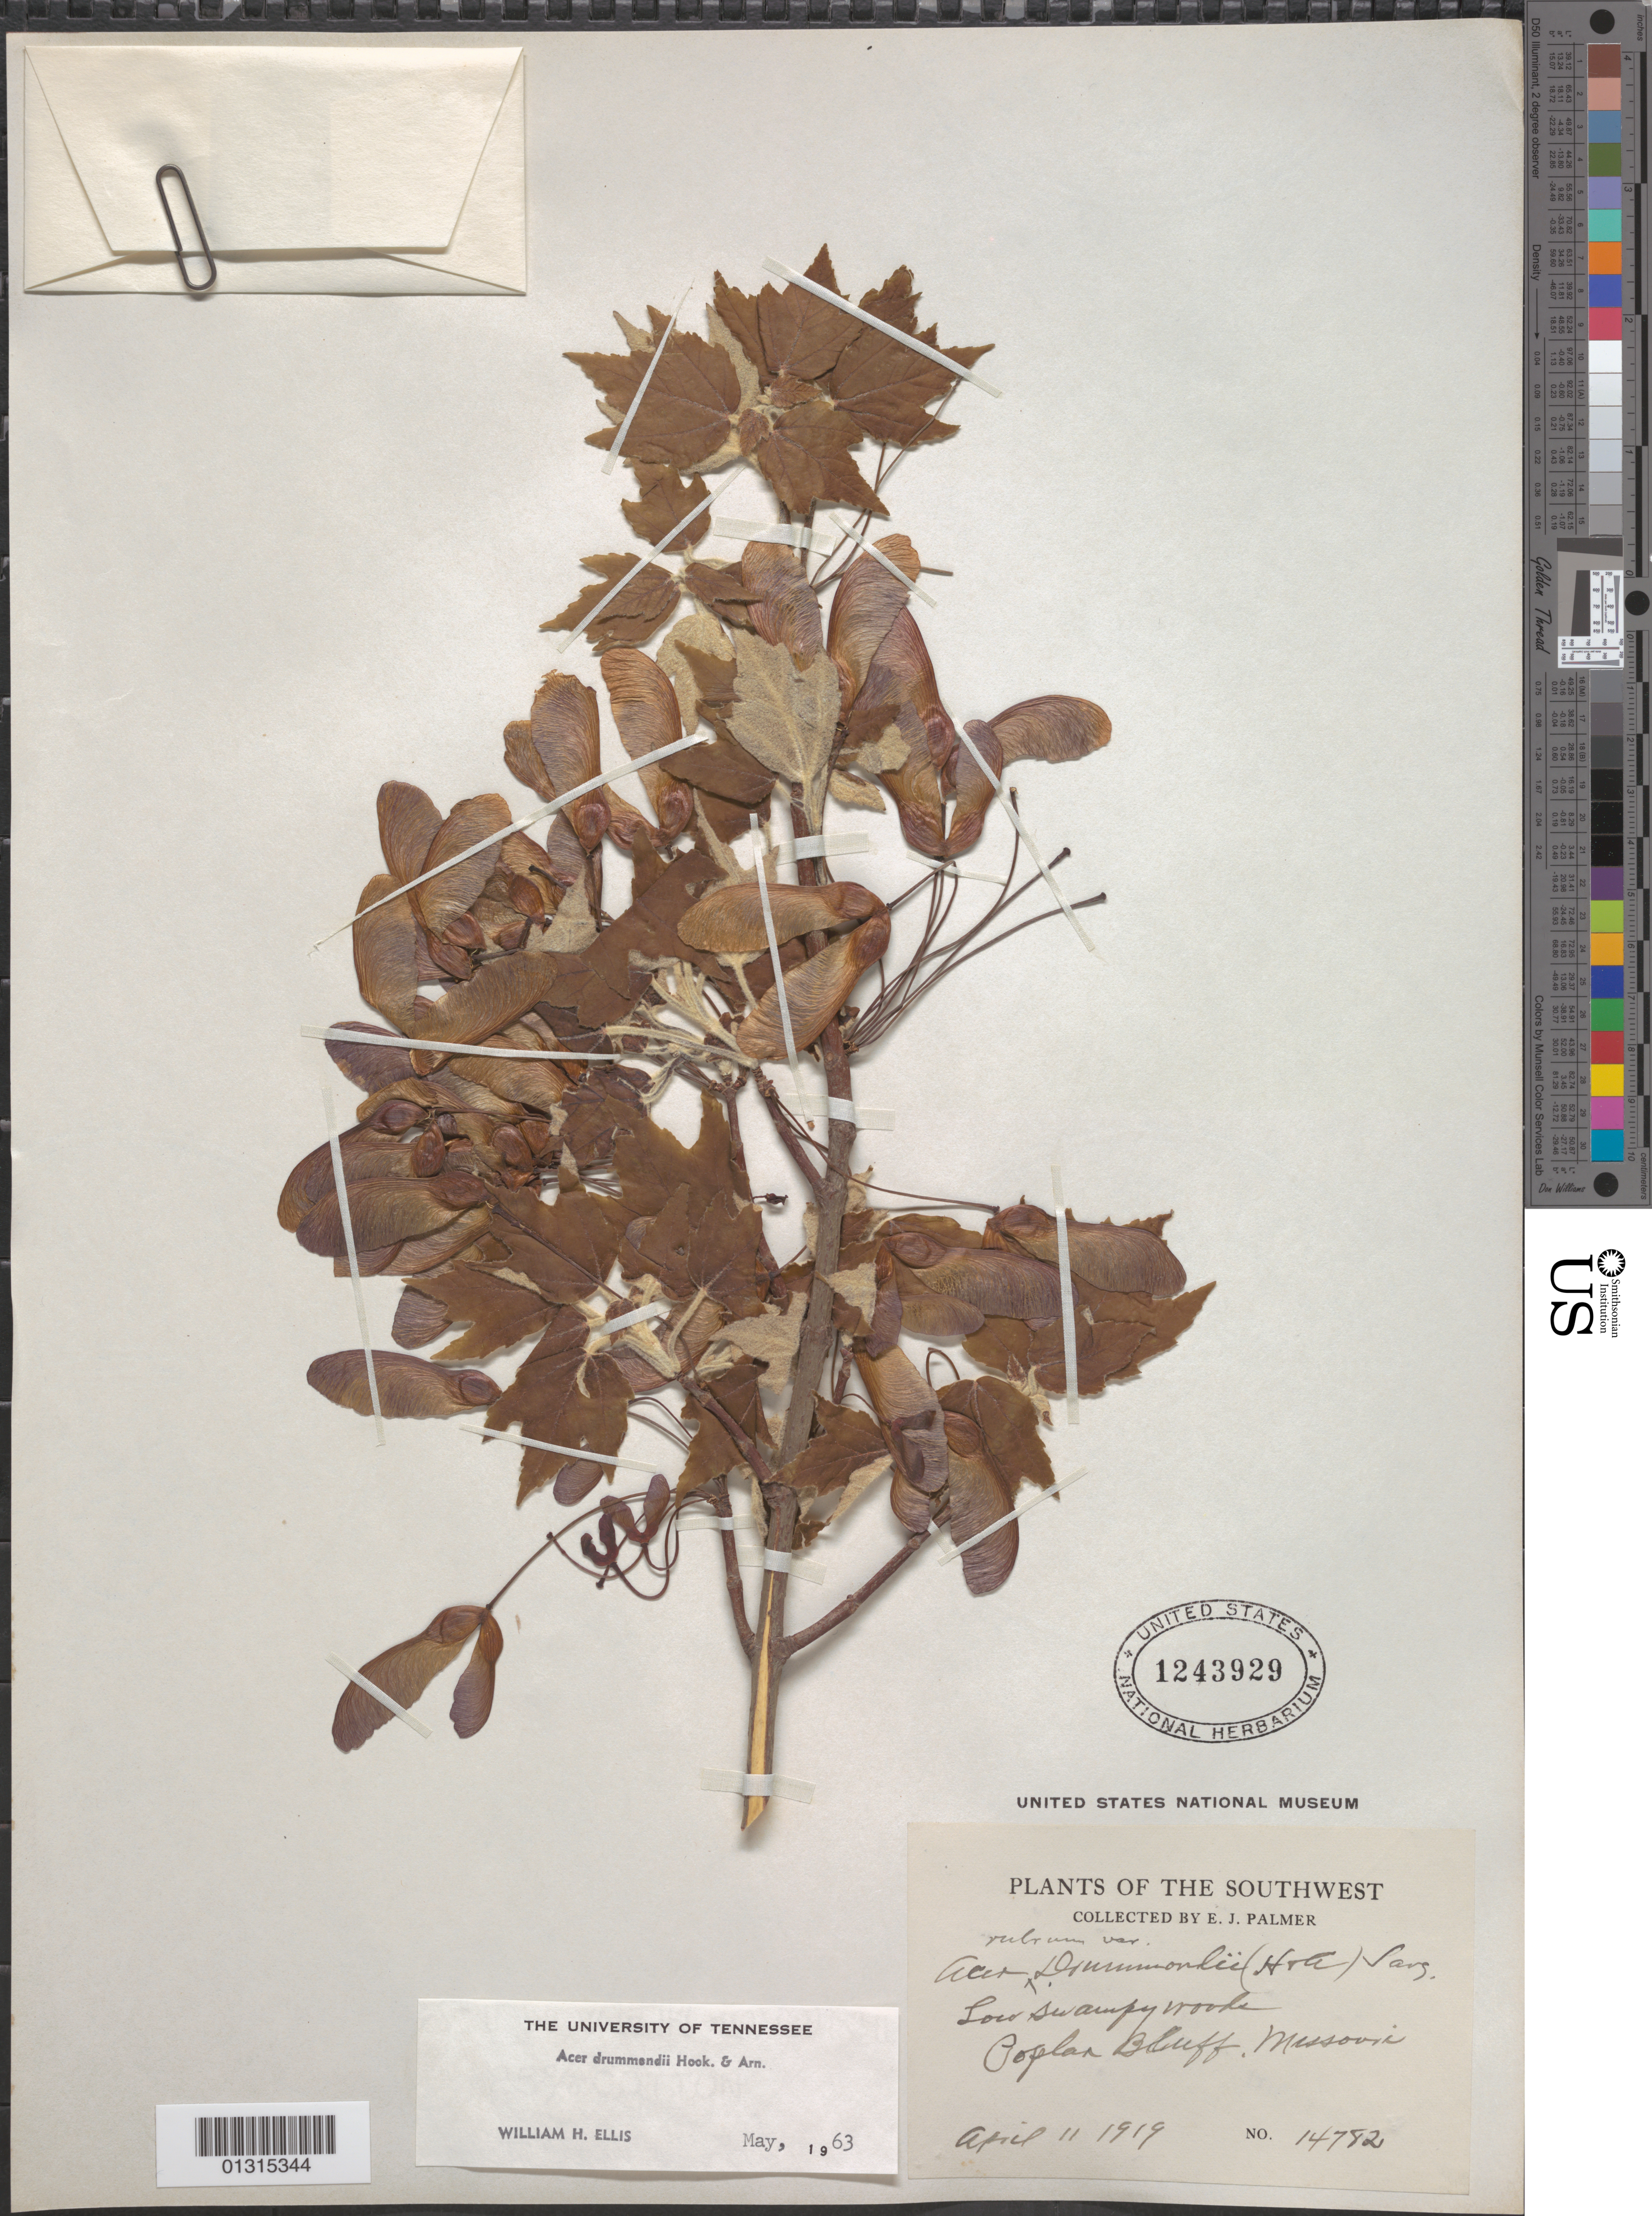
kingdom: Plantae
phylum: Tracheophyta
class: Magnoliopsida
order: Sapindales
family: Sapindaceae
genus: Acer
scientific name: Acer rubrum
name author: L.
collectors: E. J. Palmer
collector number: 14782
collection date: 1919-04-11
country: United States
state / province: Missouri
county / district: Butler County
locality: Poplar Bluff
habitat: Low swampy woods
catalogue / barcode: US 1243929